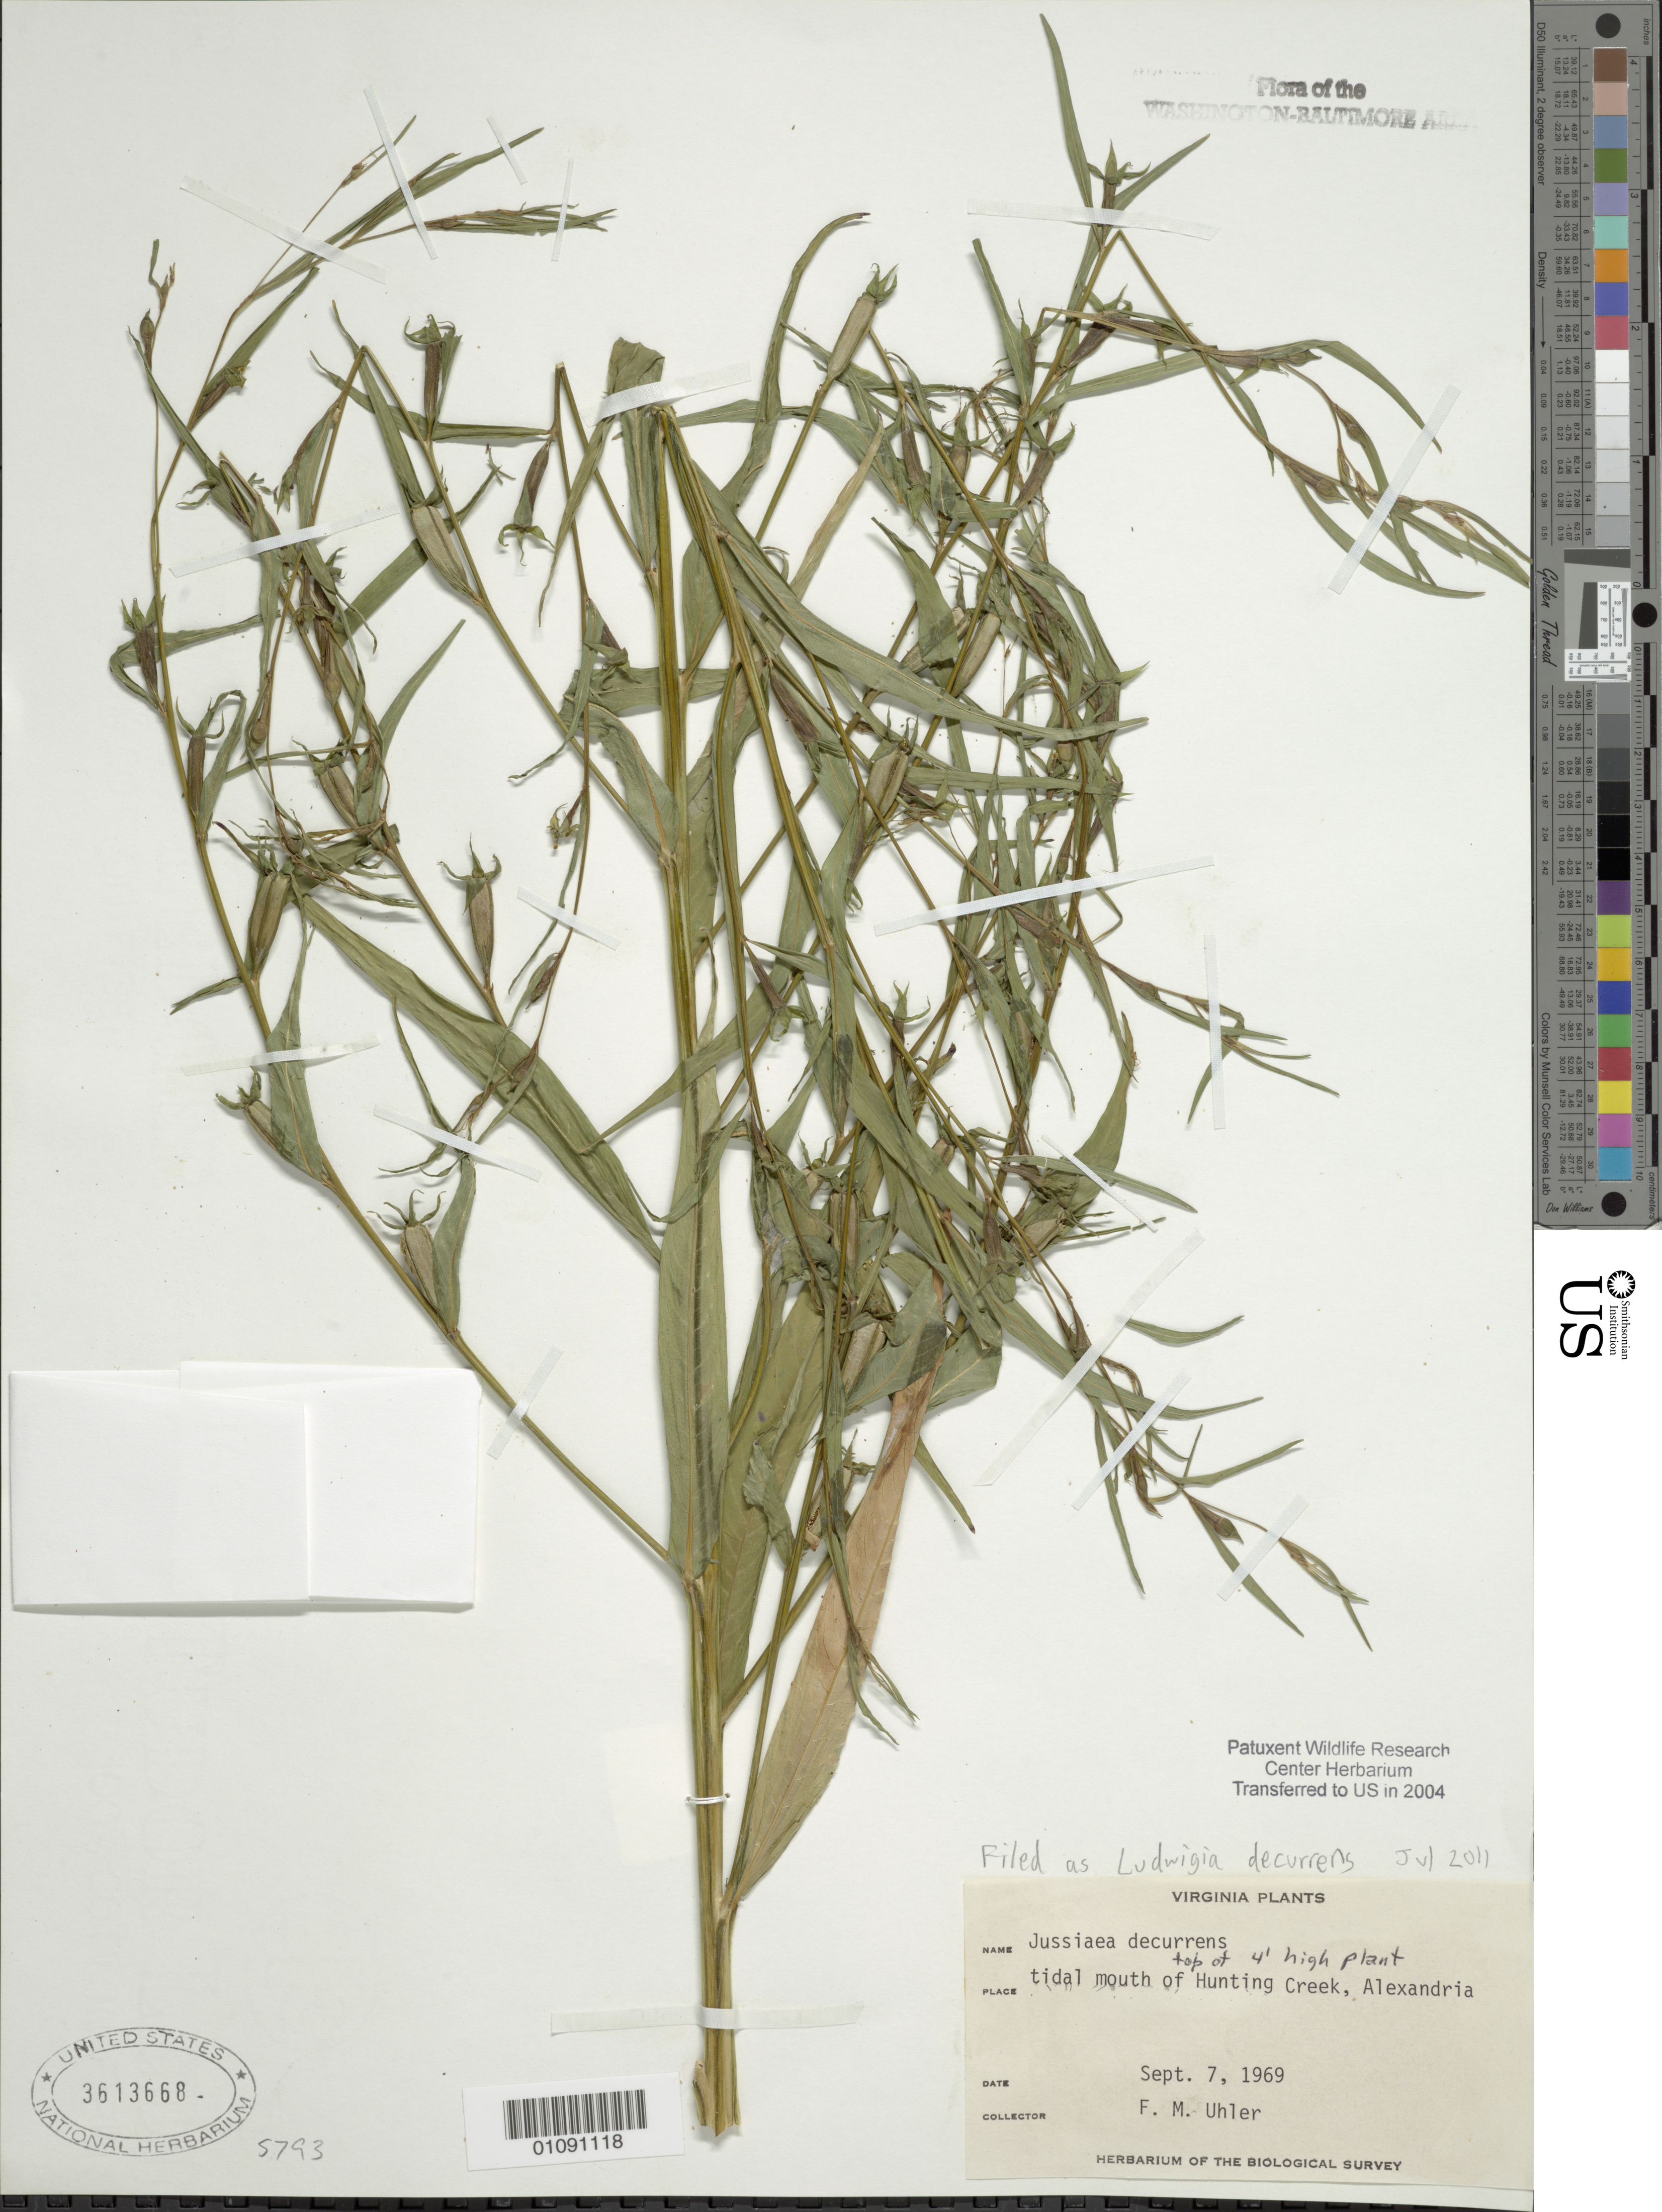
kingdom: Plantae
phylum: Tracheophyta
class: Magnoliopsida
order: Myrtales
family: Onagraceae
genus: Ludwigia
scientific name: Ludwigia decurrens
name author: Walter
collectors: F. M. Uhler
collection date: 1969-09-07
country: United States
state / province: Virginia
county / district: Fairfax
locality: Hunting Creek, Alexandria.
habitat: Tidal mouth of Hunting Creek.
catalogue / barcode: US 3613668